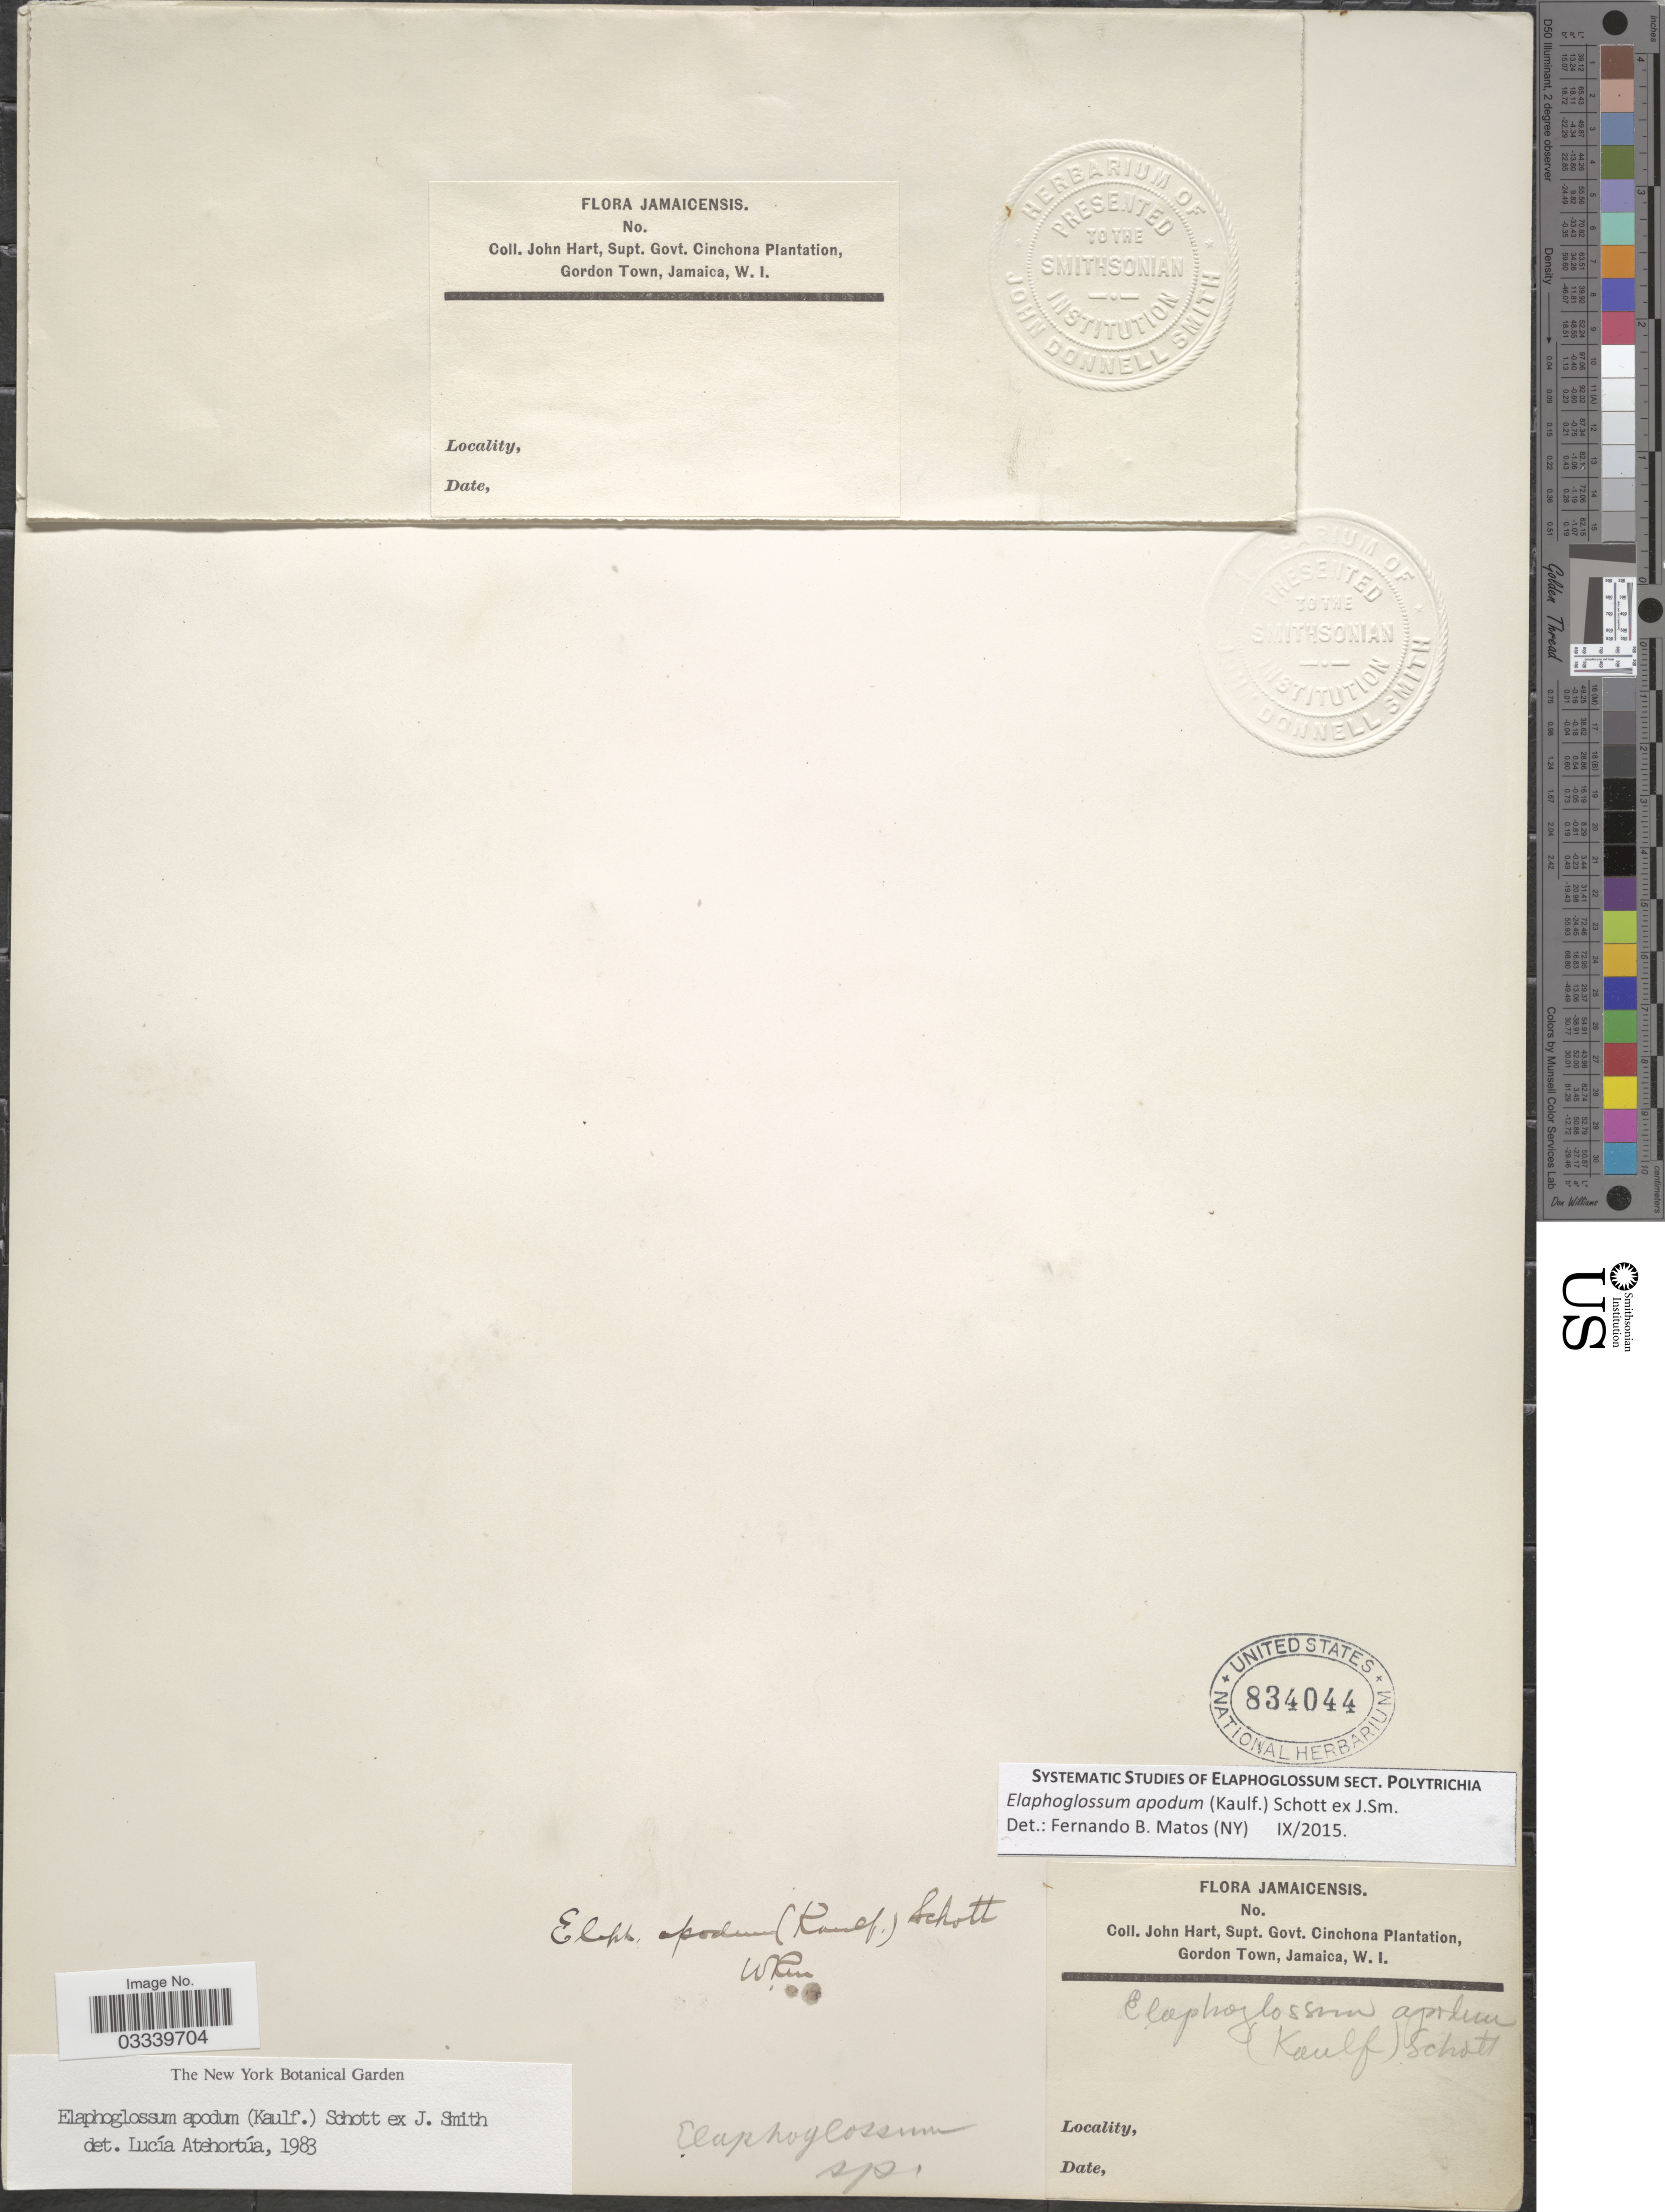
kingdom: Plantae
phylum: Tracheophyta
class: Polypodiopsida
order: Polypodiales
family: Dryopteridaceae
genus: Elaphoglossum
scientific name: Elaphoglossum apodum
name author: (Kaulf.) Schott ex J. Sm.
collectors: J. H. Hart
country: Jamaica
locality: Supt. Govt. Cinchona Plantation, Gordon Town, Jamaica, W. I.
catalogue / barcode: US 834044